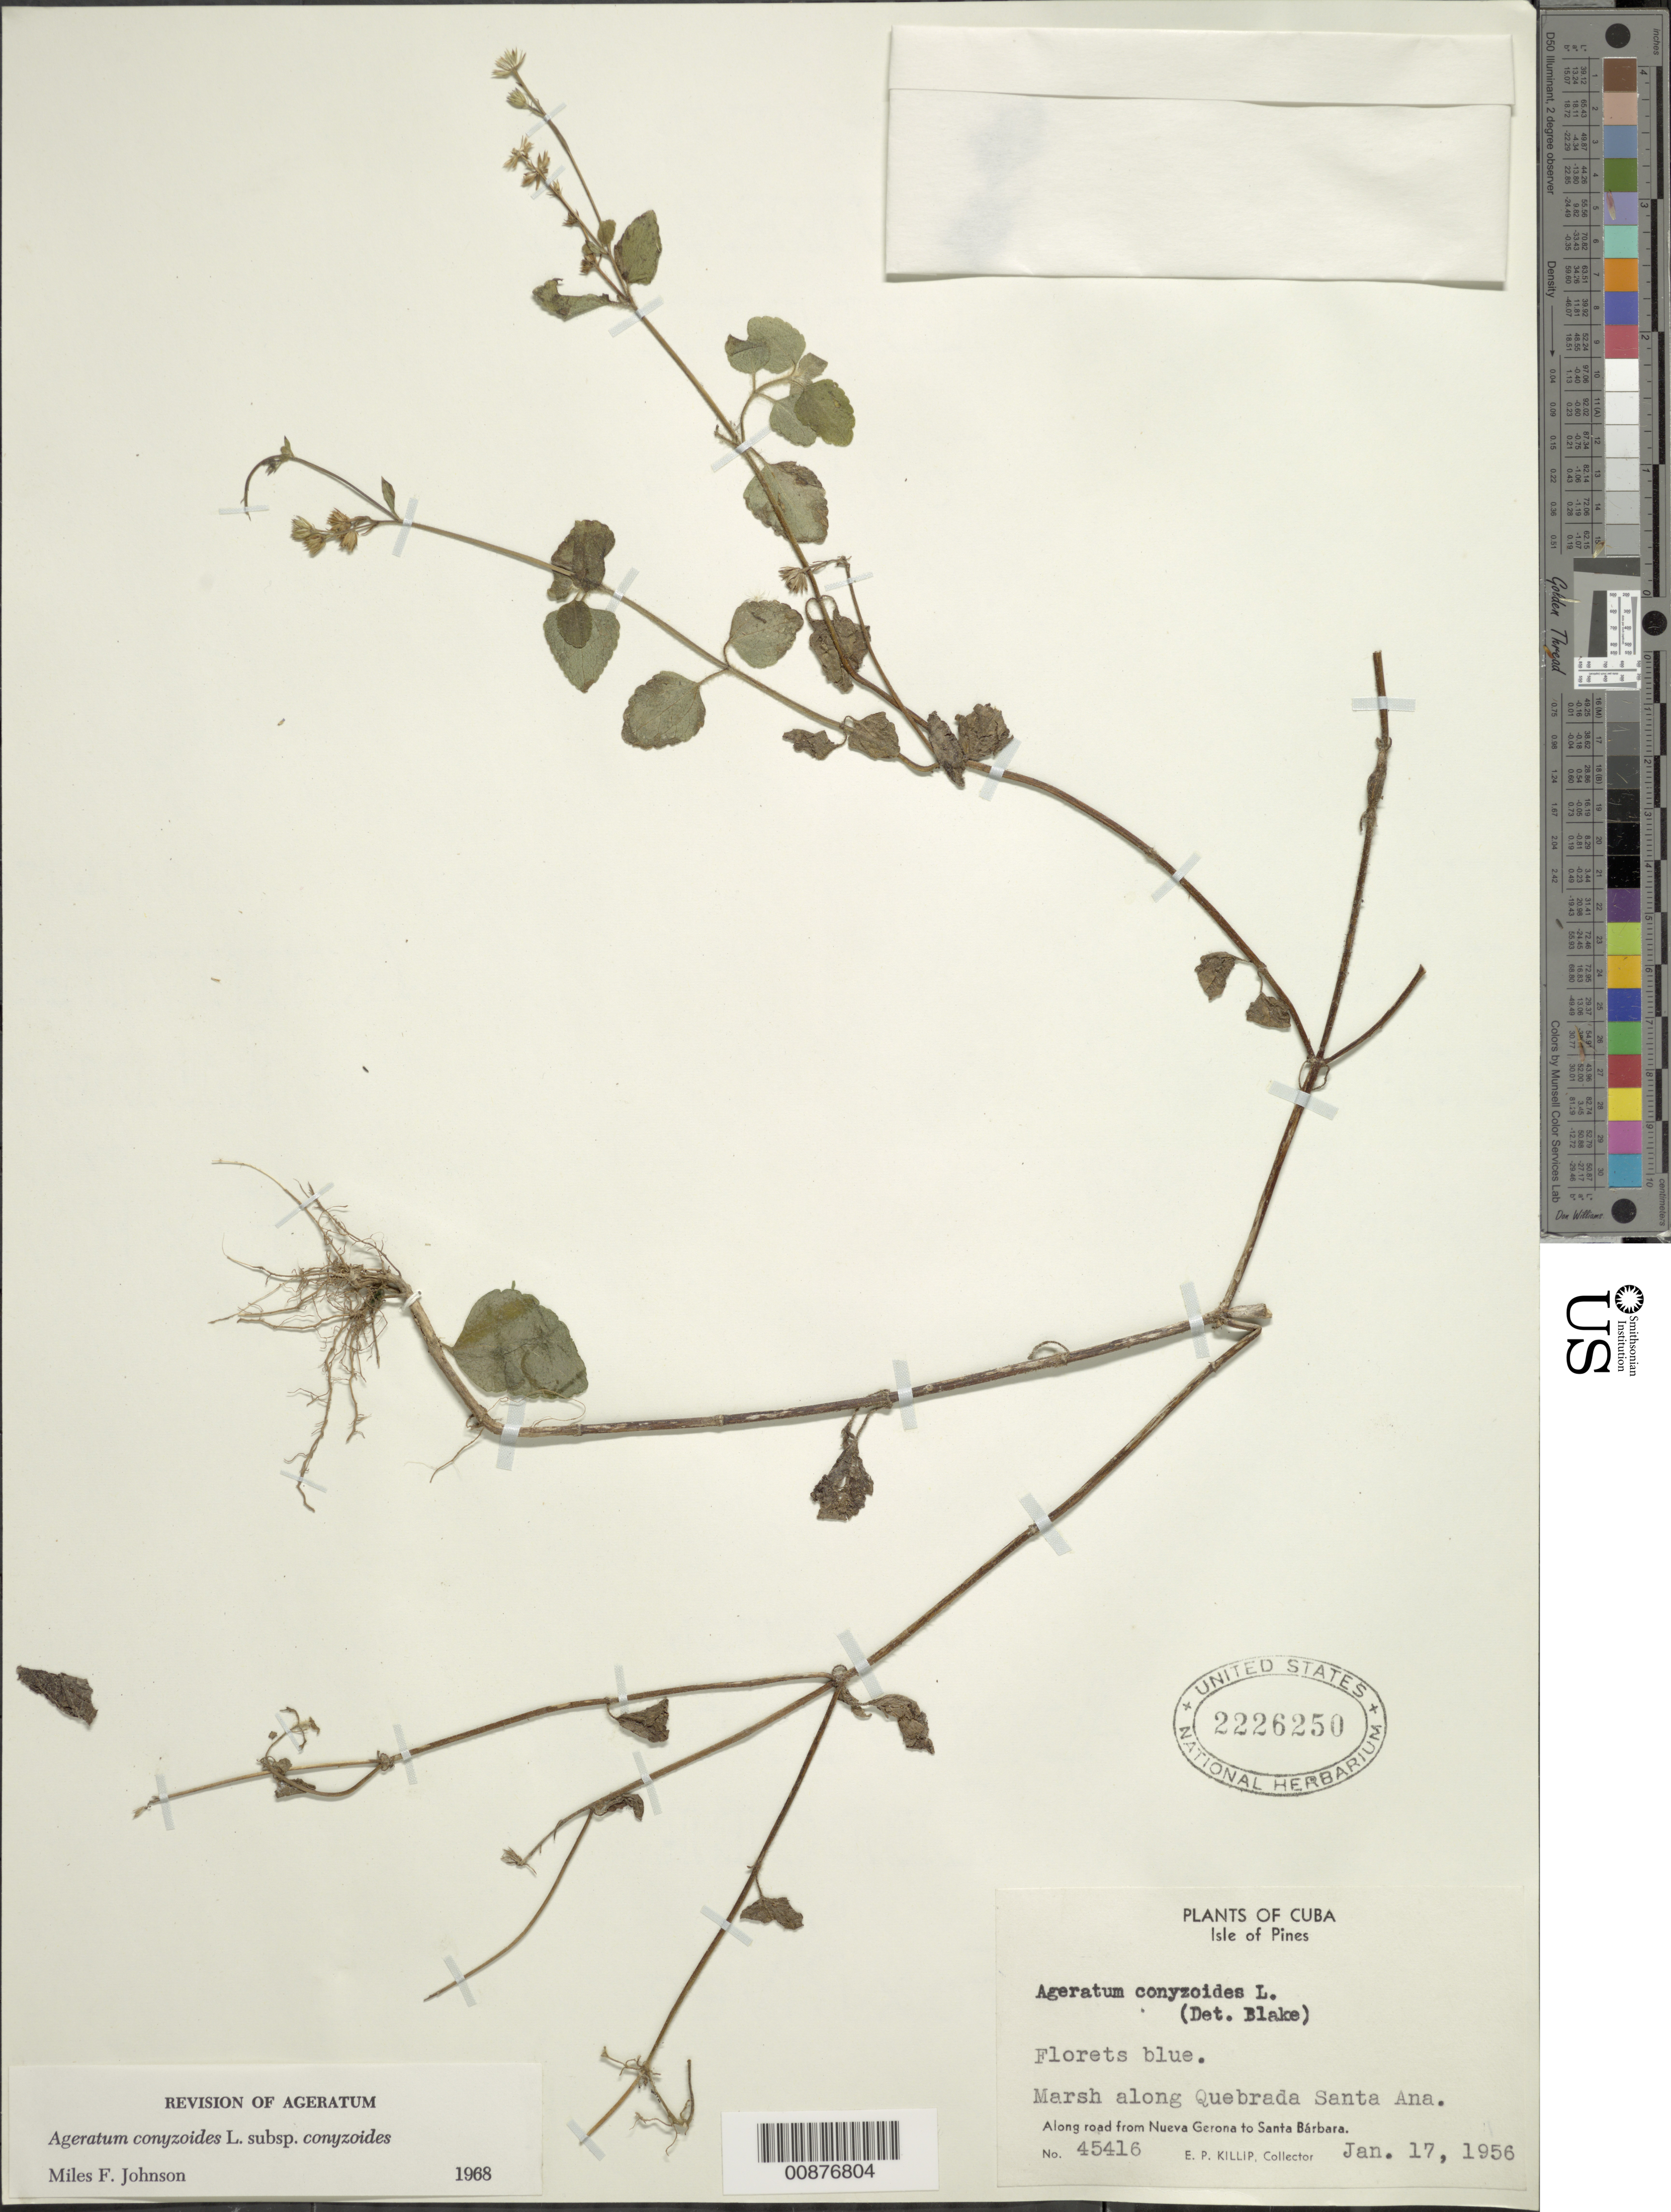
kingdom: Plantae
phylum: Tracheophyta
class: Magnoliopsida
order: Asterales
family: Asteraceae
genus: Ageratum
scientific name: Ageratum conyzoides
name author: L.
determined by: Blake, Sydney F.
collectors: E. P. Killip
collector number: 45416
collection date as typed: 17 Jan 1956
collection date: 1956-01-17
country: Cuba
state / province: Isla de La Juventud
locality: Along road from Nueva Gerona to Santa Bárbara. Marsh along Quebrada Santa Ana.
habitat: Marsh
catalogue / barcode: US 2226250